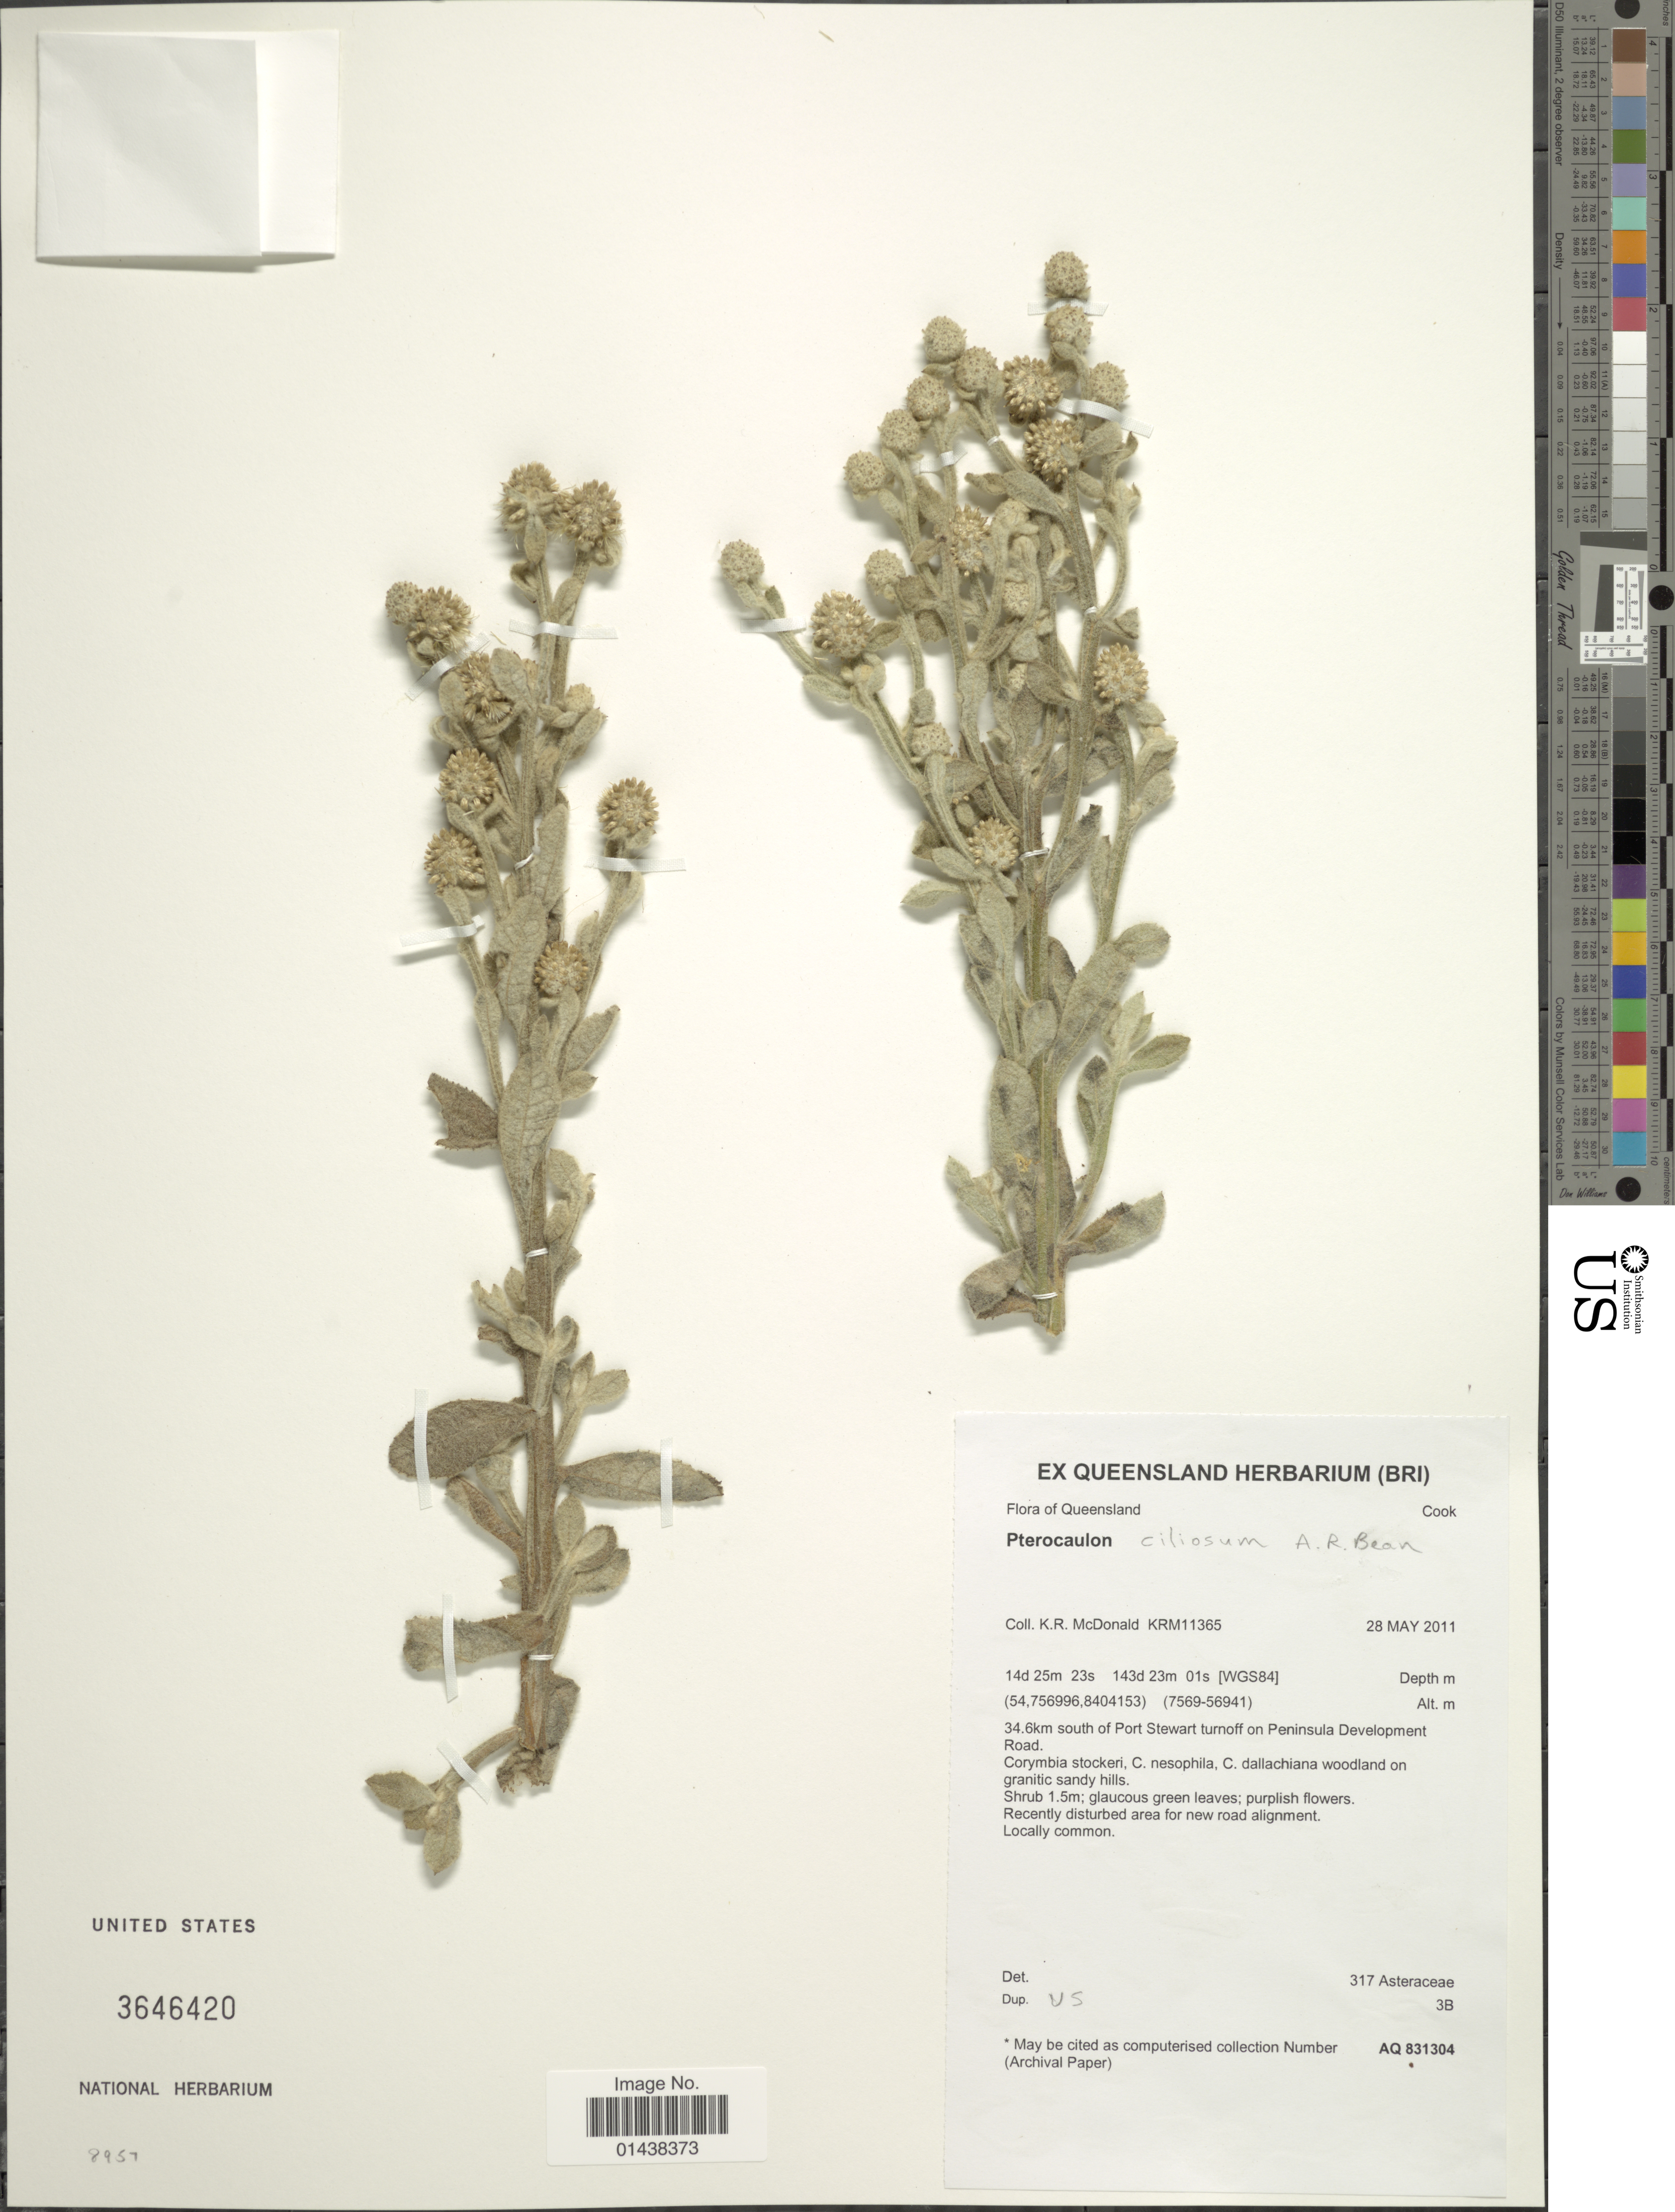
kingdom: Plantae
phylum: Tracheophyta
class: Magnoliopsida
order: Asterales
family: Asteraceae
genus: Pterocaulon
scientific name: Pterocaulon ciliosum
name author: A.R. Bean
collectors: K. McDonald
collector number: KRM111365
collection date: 2011-05-28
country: Australia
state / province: Queensland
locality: Cook, (WGS84) , 34.6 km south of Port Stweart turnoff on Peninsula Development Road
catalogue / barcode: US 3646420